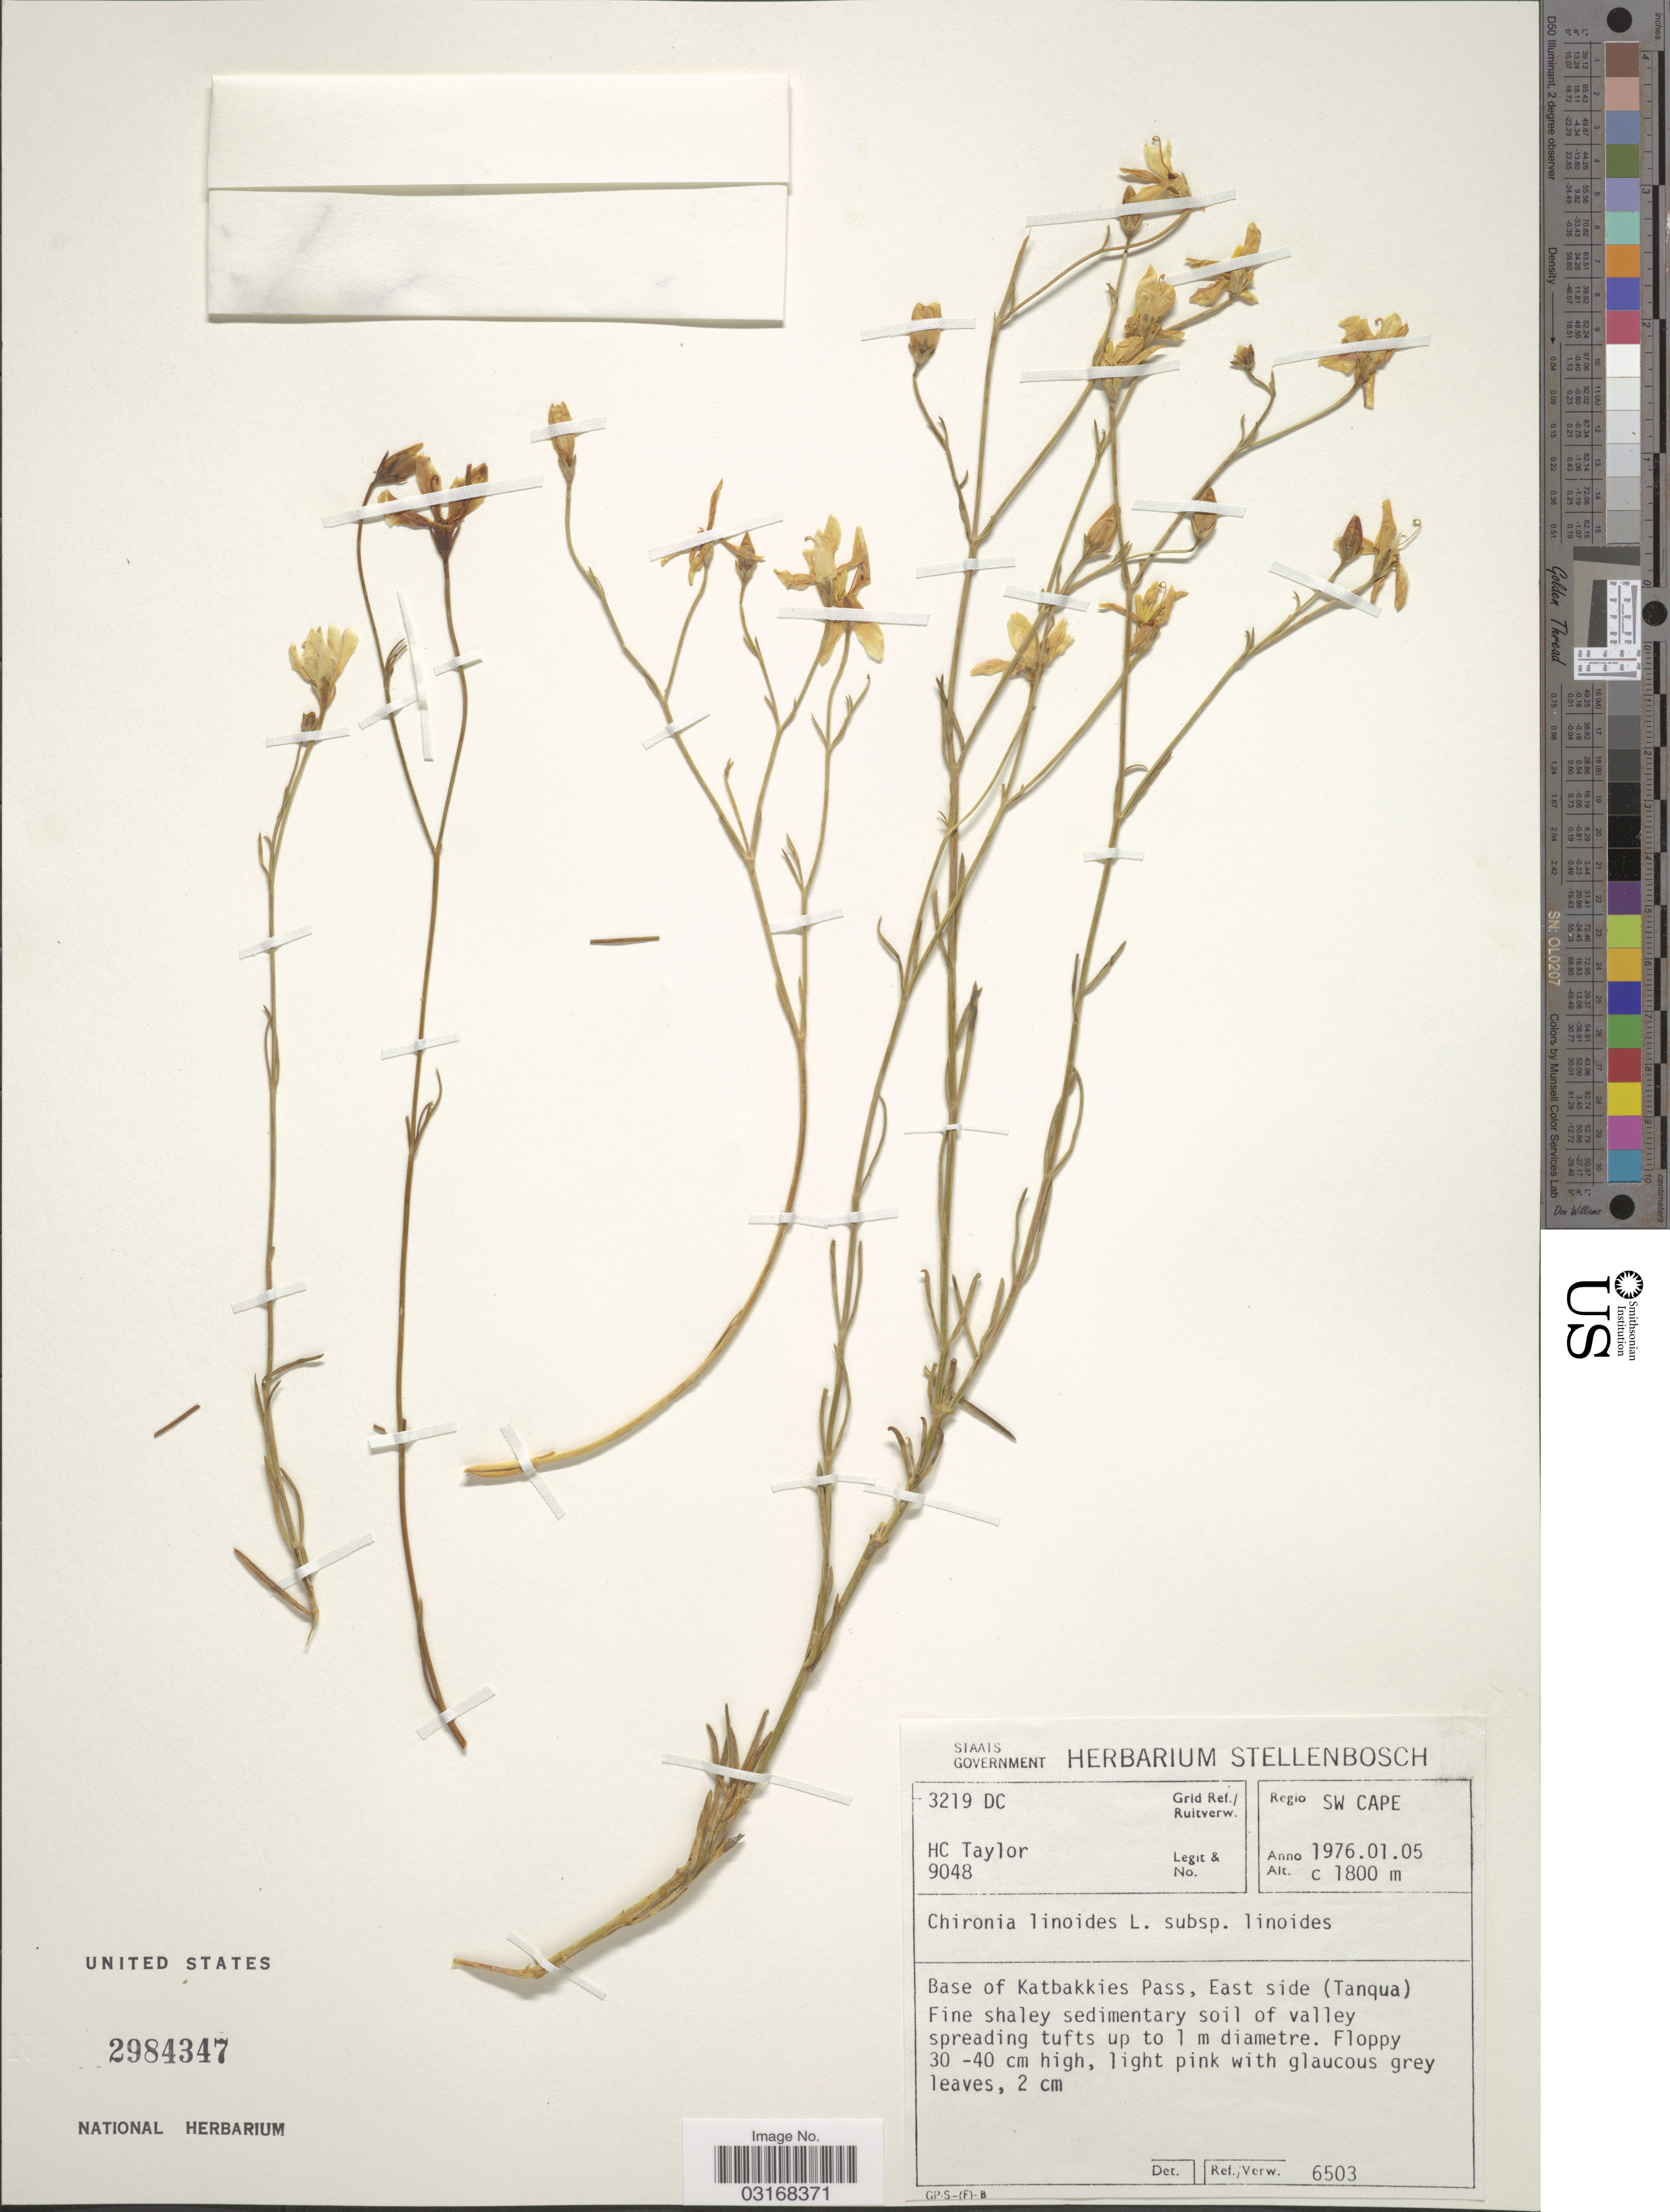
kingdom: Plantae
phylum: Tracheophyta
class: Magnoliopsida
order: Gentianales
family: Gentianaceae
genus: Chironia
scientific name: Chironia linoides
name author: L.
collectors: H. Taylor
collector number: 9048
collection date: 1976-01-05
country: South Africa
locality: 3219 DC Grid Ref./ Ruitverw. Regio SW Cape. Base of Katbakkies Pass, East side (Tanqua).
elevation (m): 1800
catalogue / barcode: US 2984347